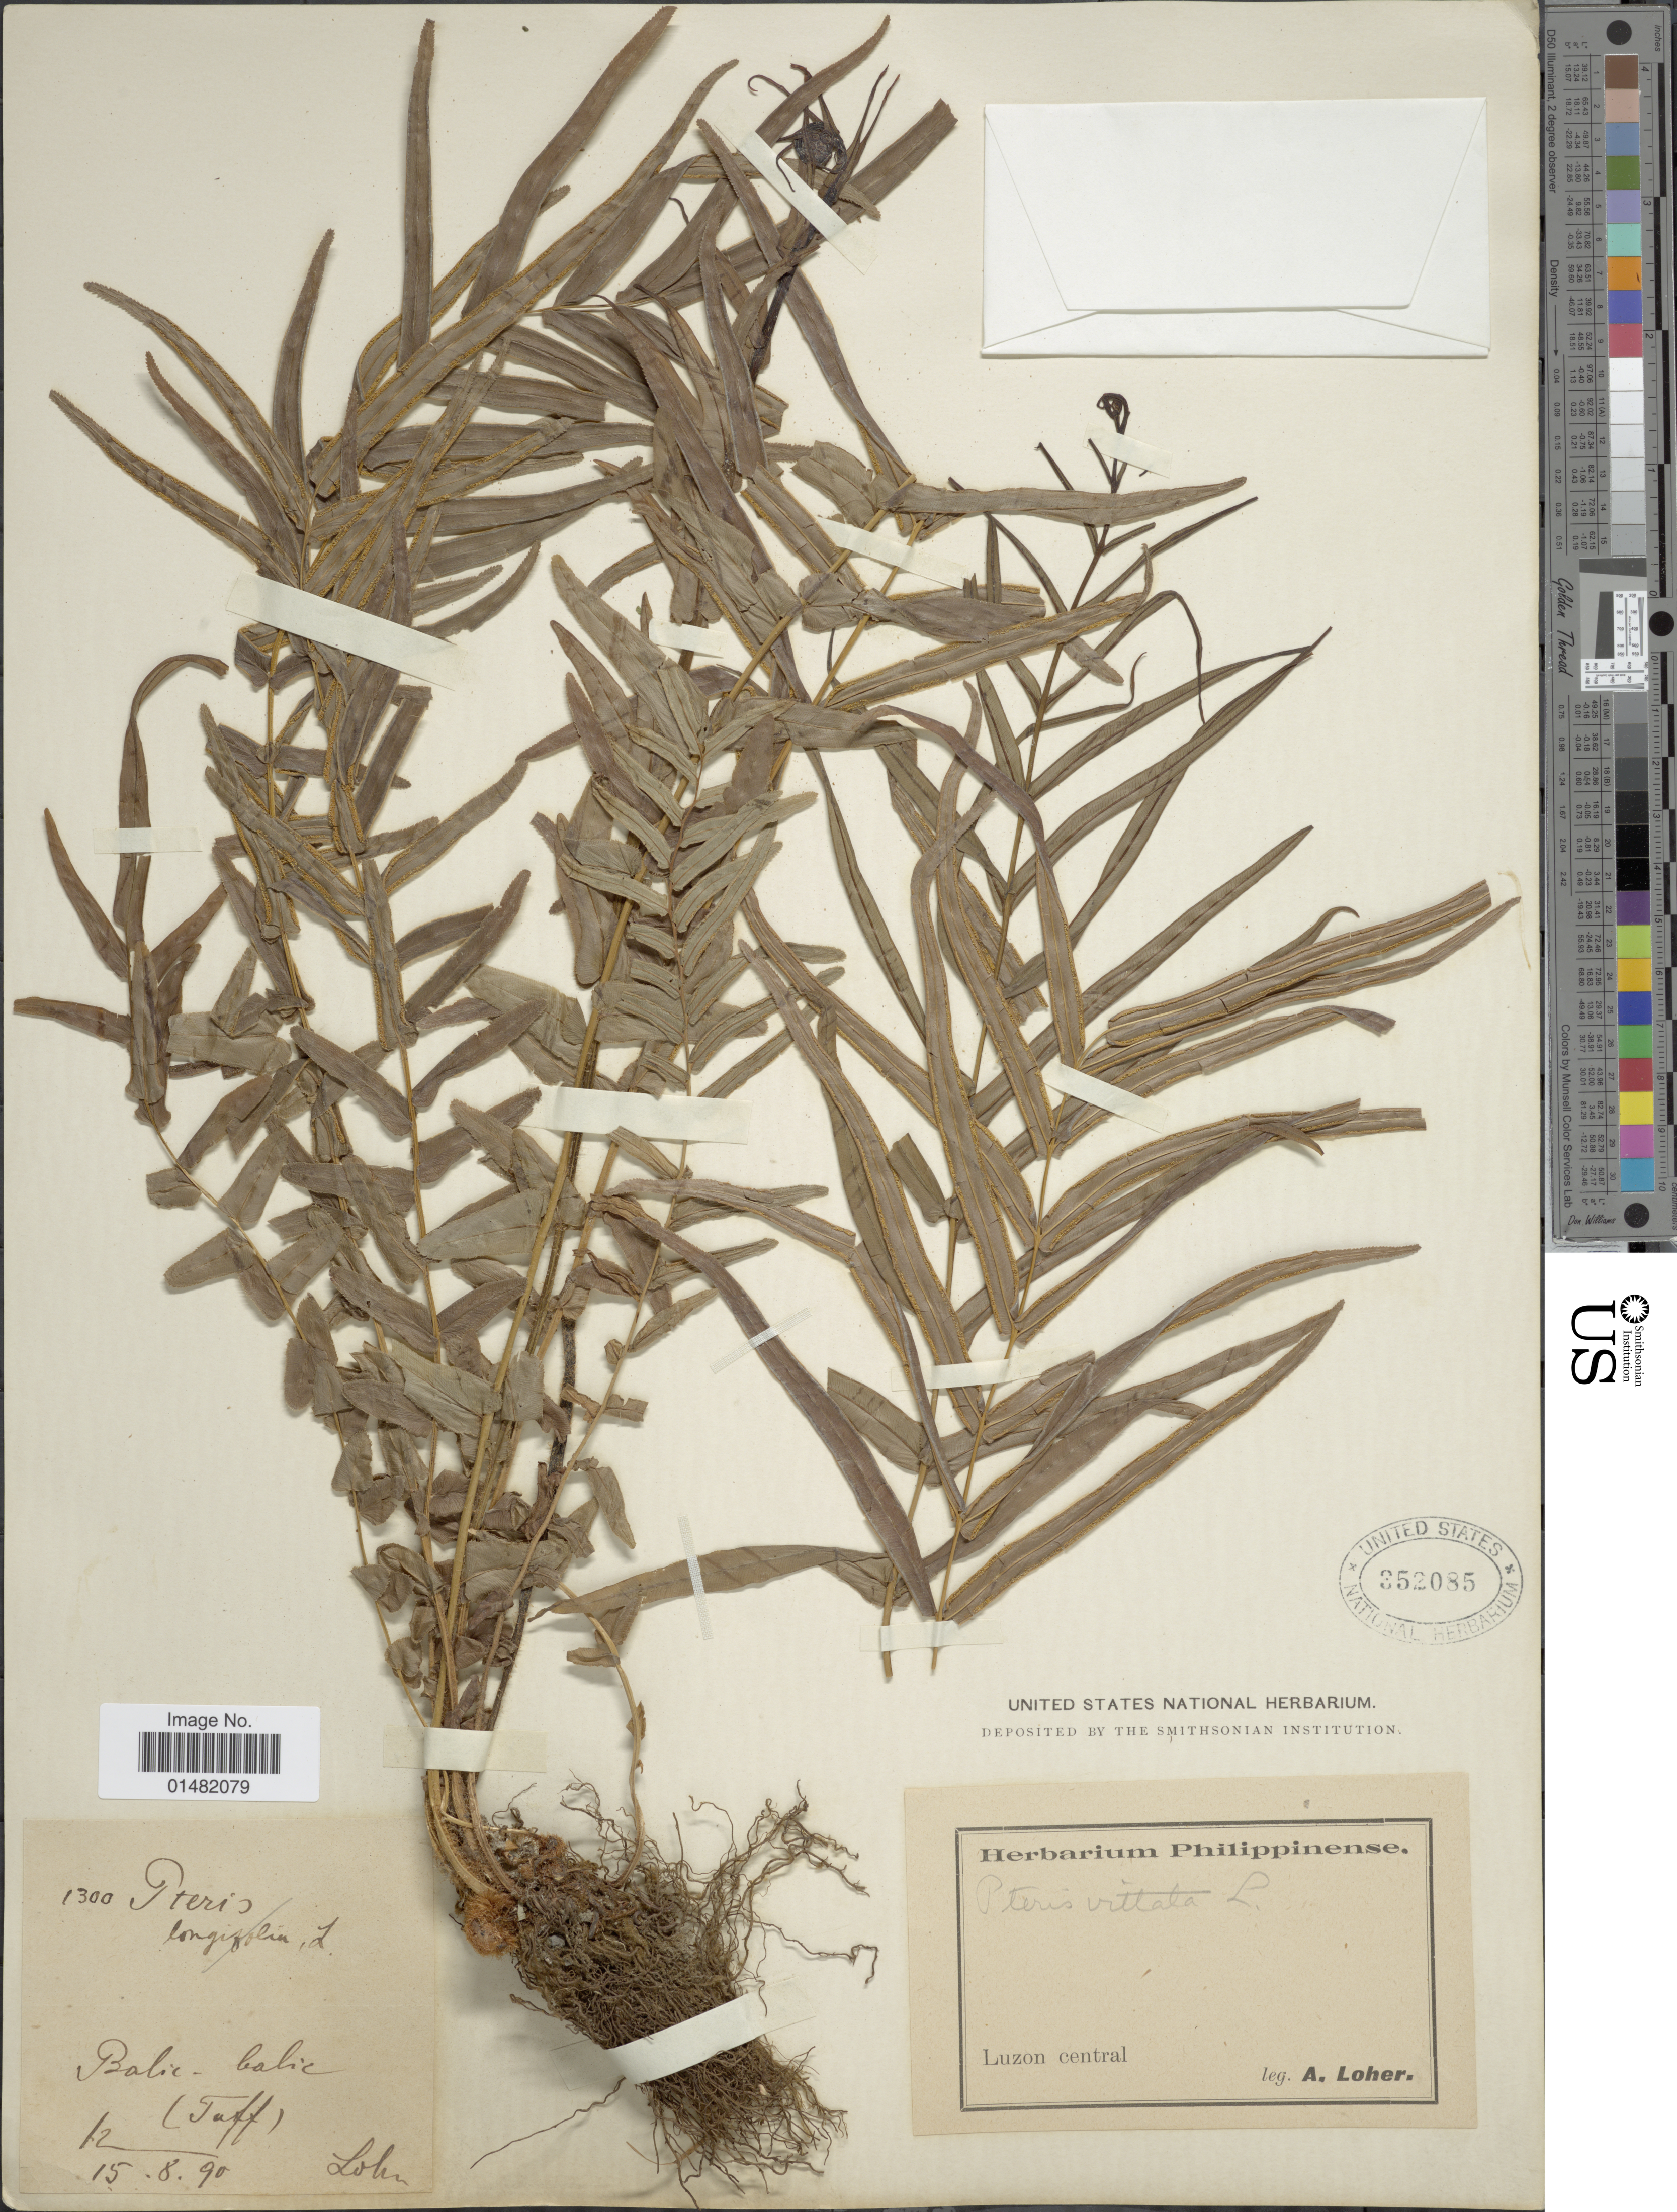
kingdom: Plantae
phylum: Tracheophyta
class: Polypodiopsida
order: Polypodiales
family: Pteridaceae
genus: Pteris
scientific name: Pteris vittata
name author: L.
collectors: A. Loher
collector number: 1300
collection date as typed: Transcribed d/m/y: 15/8/90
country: Philippines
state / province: Central Luzon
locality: Balic - balic (Tuff)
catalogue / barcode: US 352085